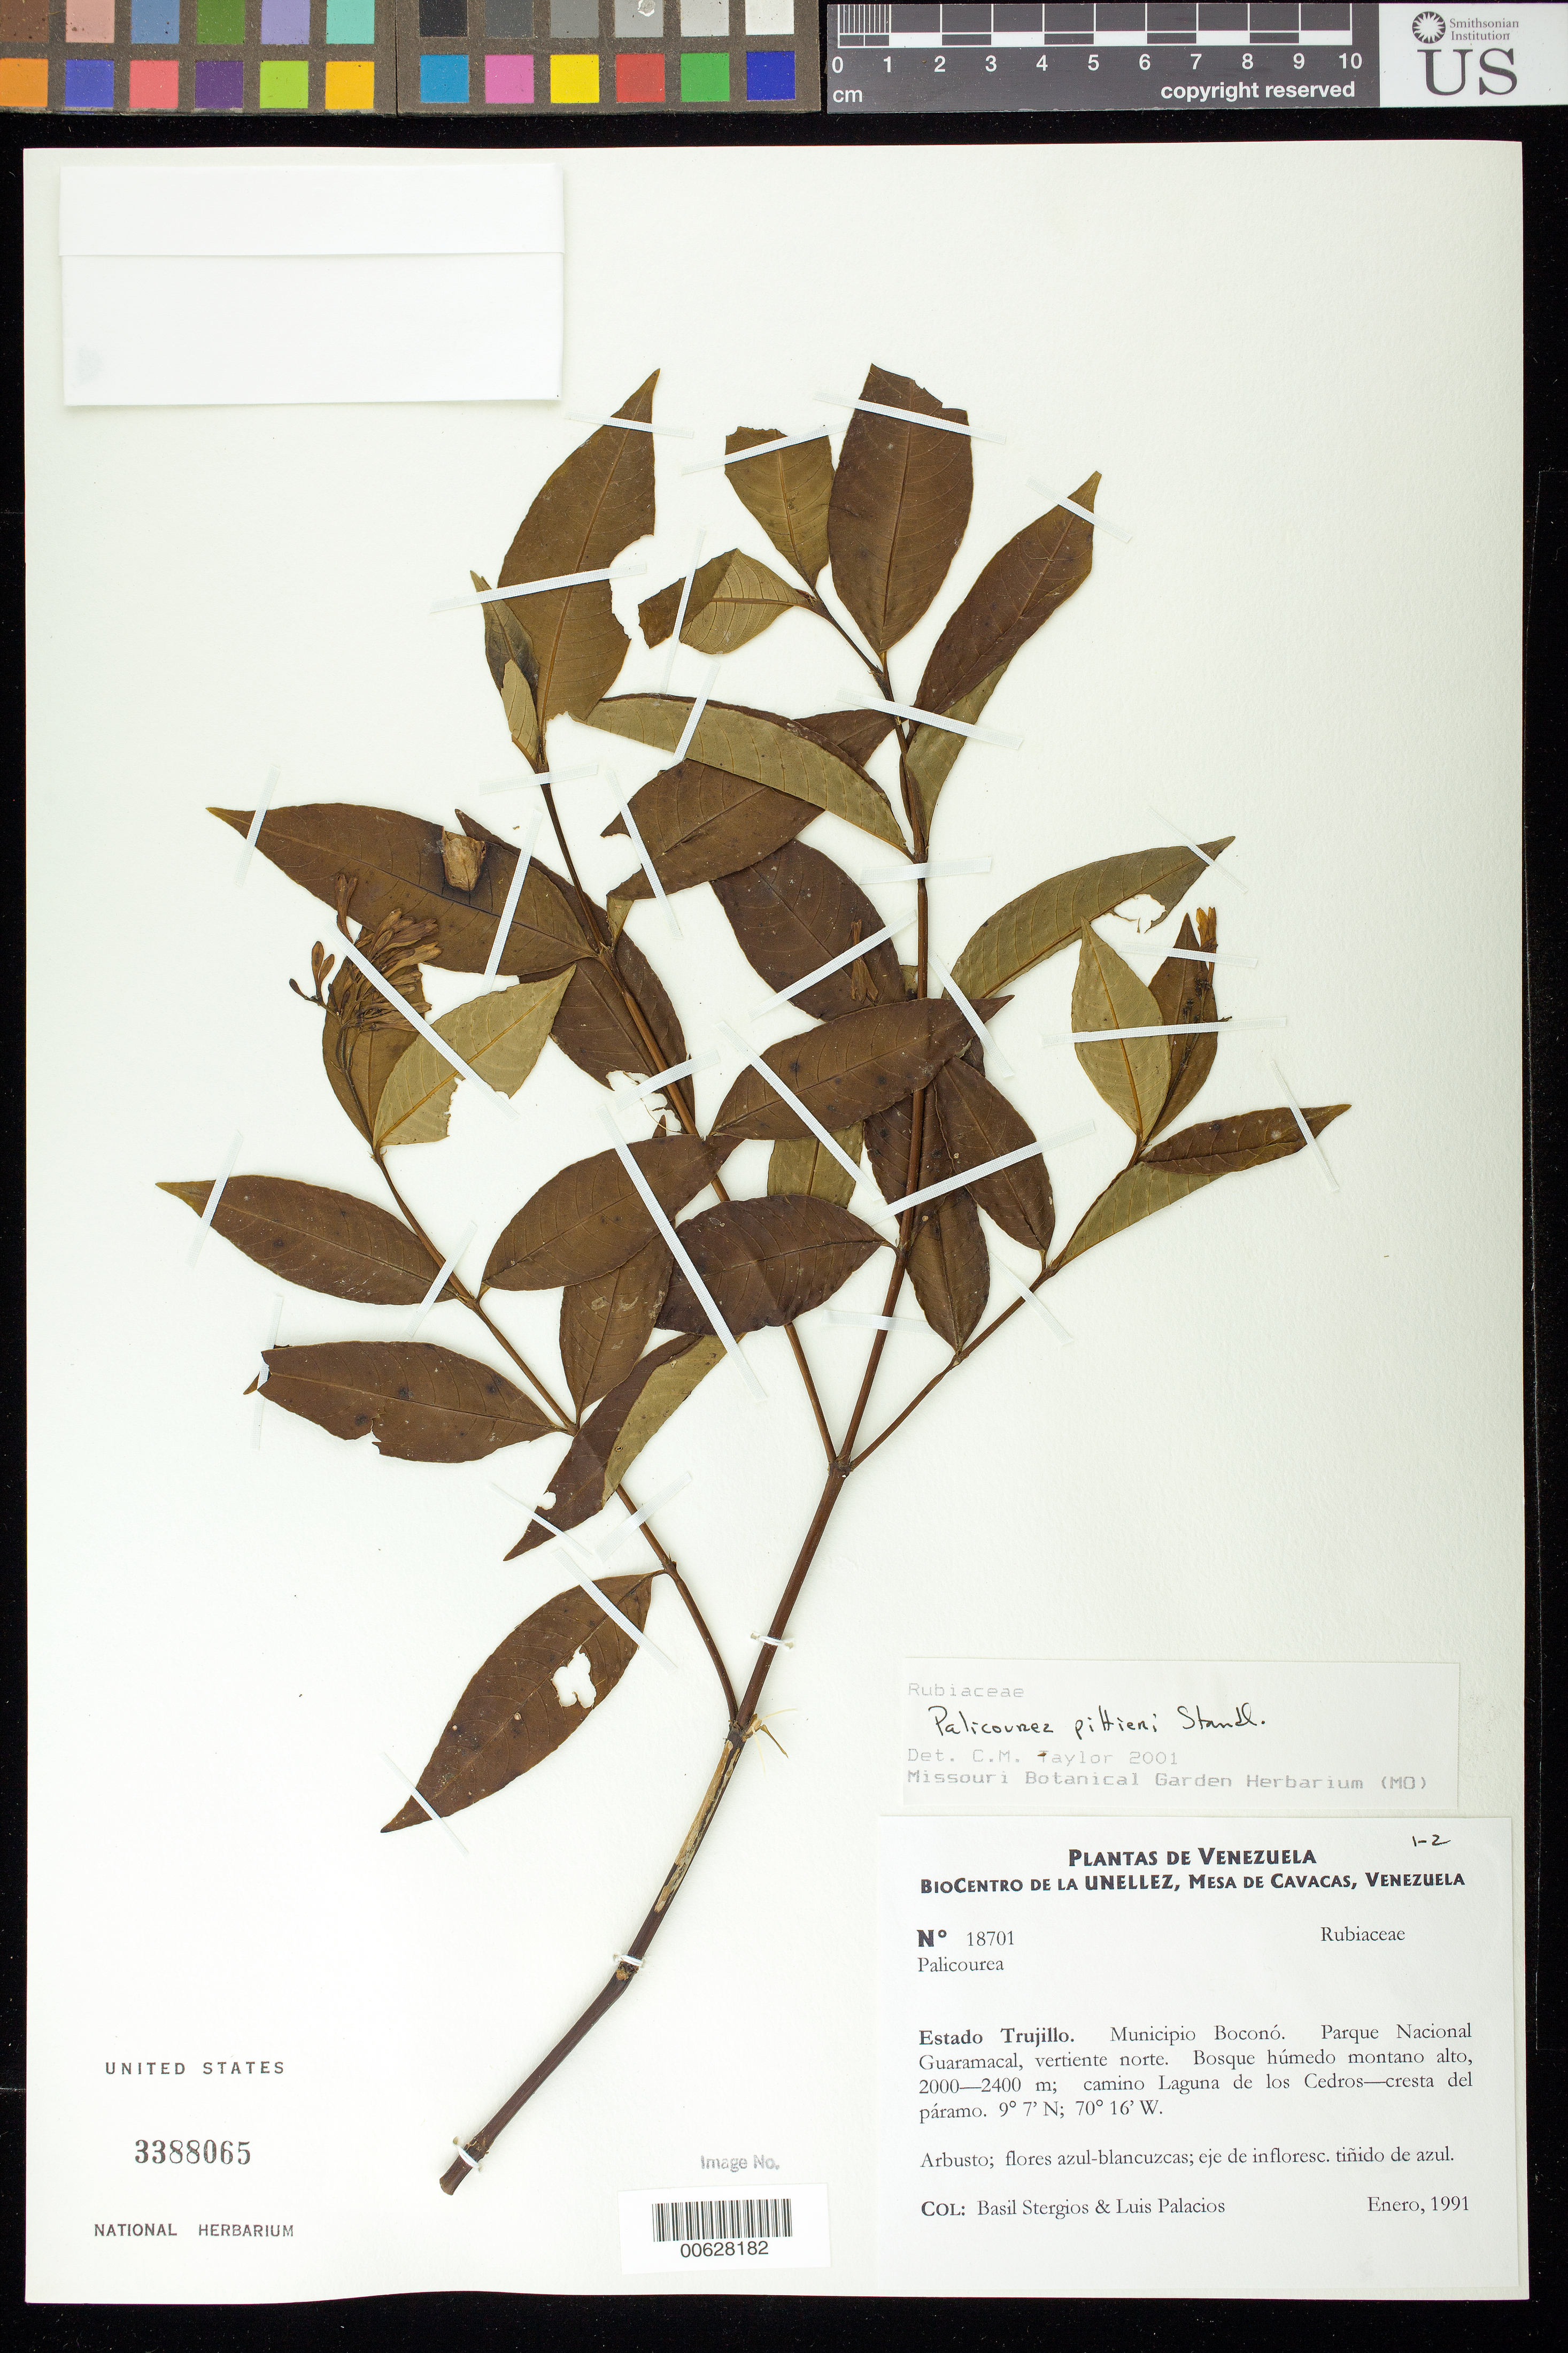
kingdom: Plantae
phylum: Tracheophyta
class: Magnoliopsida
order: Gentianales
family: Rubiaceae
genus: Palicourea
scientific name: Palicourea pittieri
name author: Standl.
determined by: Taylor, Charlotte M.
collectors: B. G. Stergios & L. Palacios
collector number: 18701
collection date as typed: Jan 1991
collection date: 1991-01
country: Venezuela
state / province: Trujillo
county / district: Boconó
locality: Parque Nacional Guaramacal, vertiente N, camino laguna de los Cedros-cresta del páramo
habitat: Bosque húmedo montano alto.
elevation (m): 2000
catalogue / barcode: US 3388065